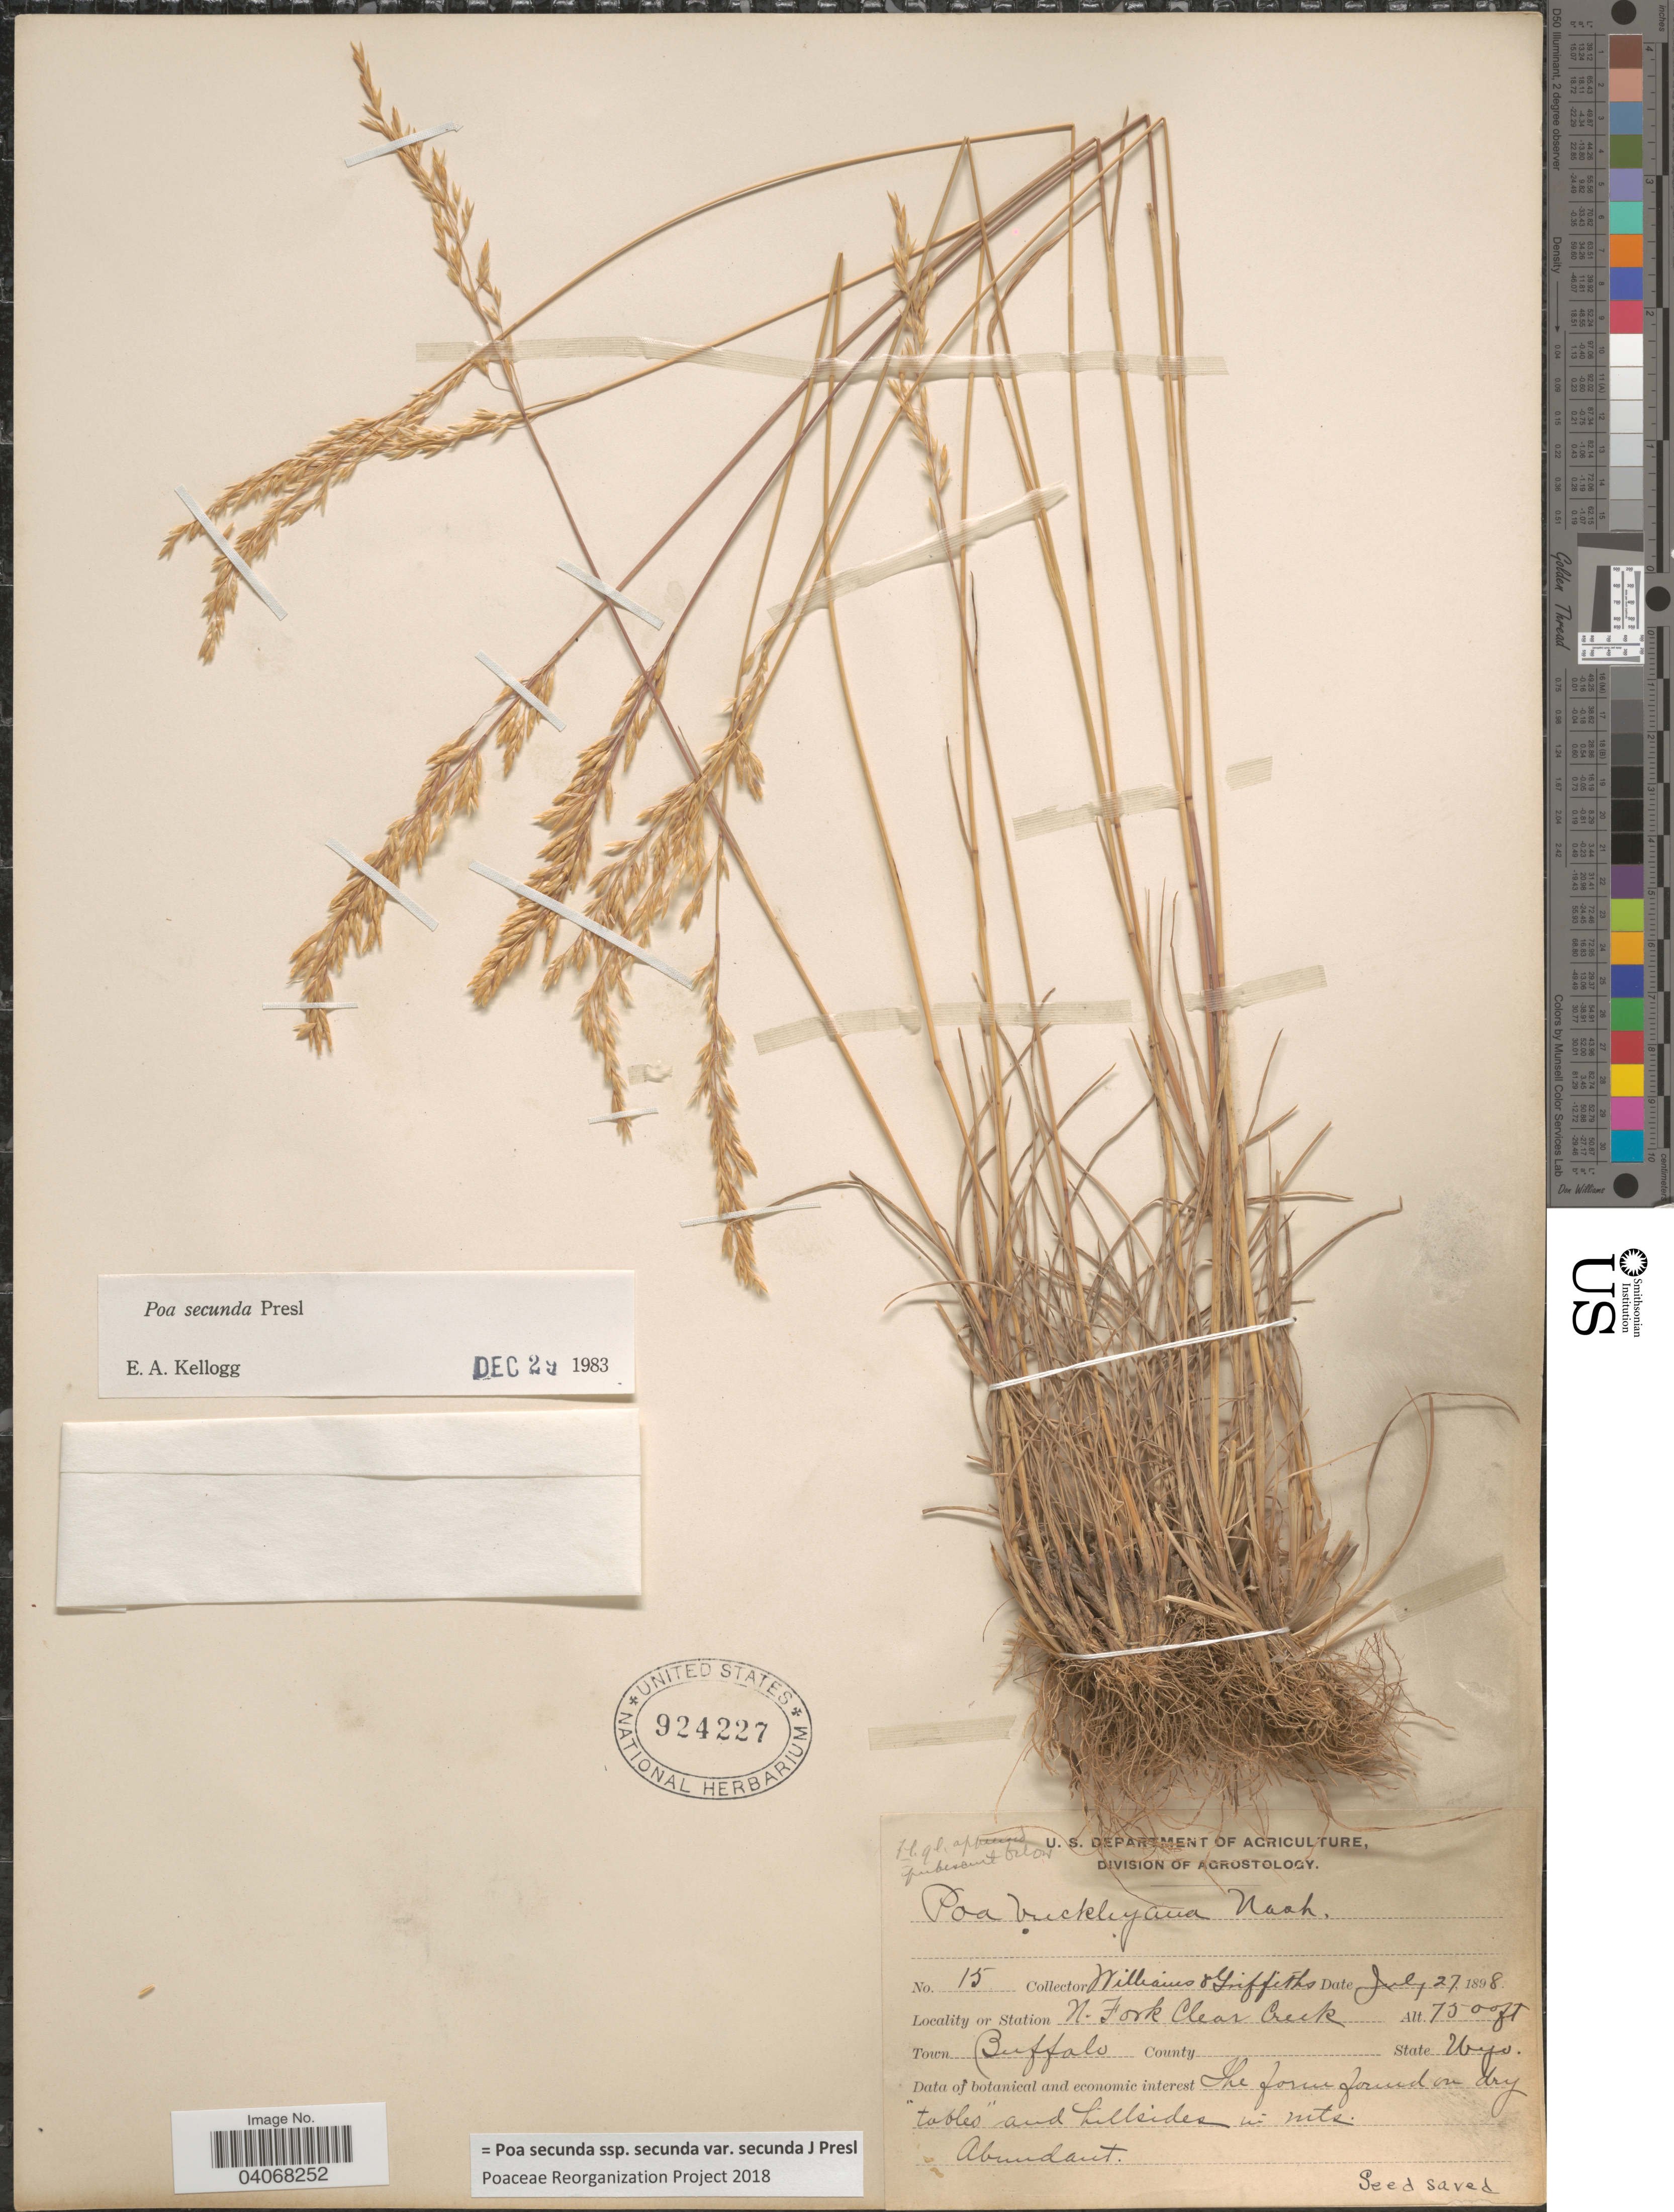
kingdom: Plantae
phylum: Tracheophyta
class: Liliopsida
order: Poales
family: Poaceae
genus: Poa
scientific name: Poa secunda subsp. secunda var. secunda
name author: J. Presl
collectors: -- Williams & -- Griffiths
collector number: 15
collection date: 1898-07-27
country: United States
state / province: Wyoming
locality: N. Fork Clear Creek. Town Buffalo.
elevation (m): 2286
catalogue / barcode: US 924227